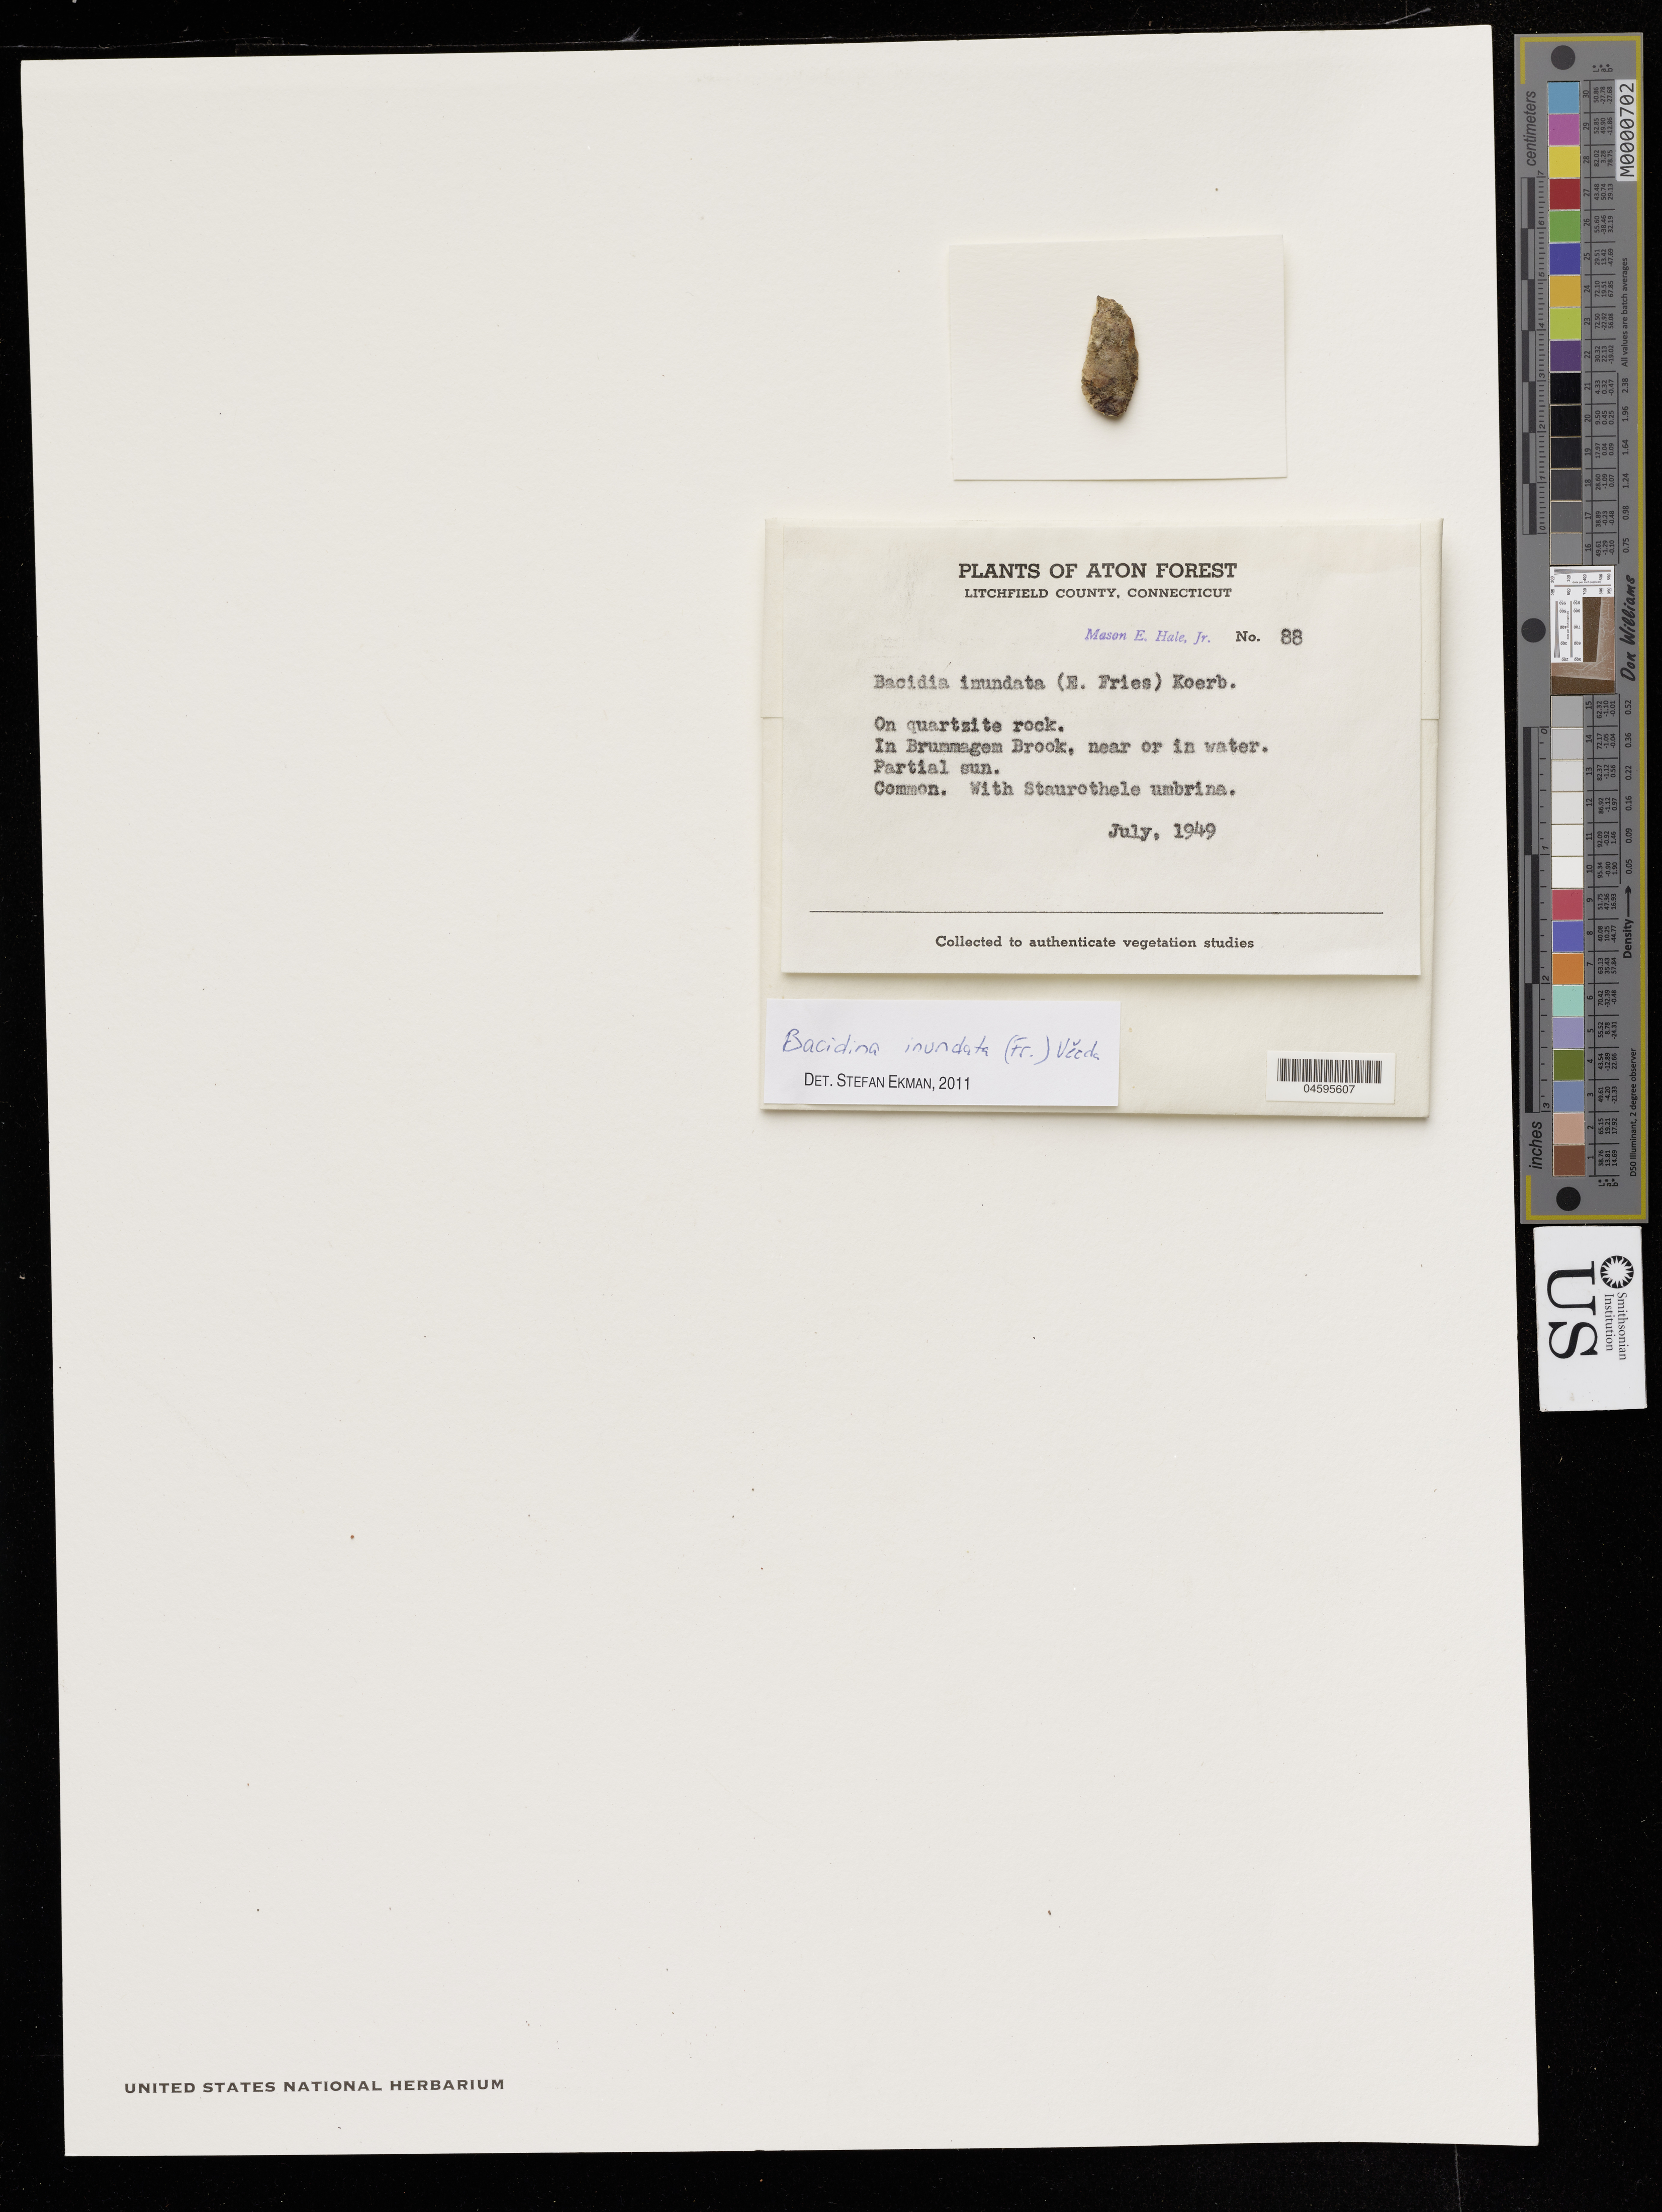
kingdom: Fungi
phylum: Ascomycota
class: Lecanoromycetes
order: Lecanorales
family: Ramalinaceae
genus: Bacidia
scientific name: Bacidia inundata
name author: (Fr.) Körb.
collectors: M. Hale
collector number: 88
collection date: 1949-07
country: United States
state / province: Connecticut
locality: Litchfield Country. On quartzite rock. In Brummagem Brook.